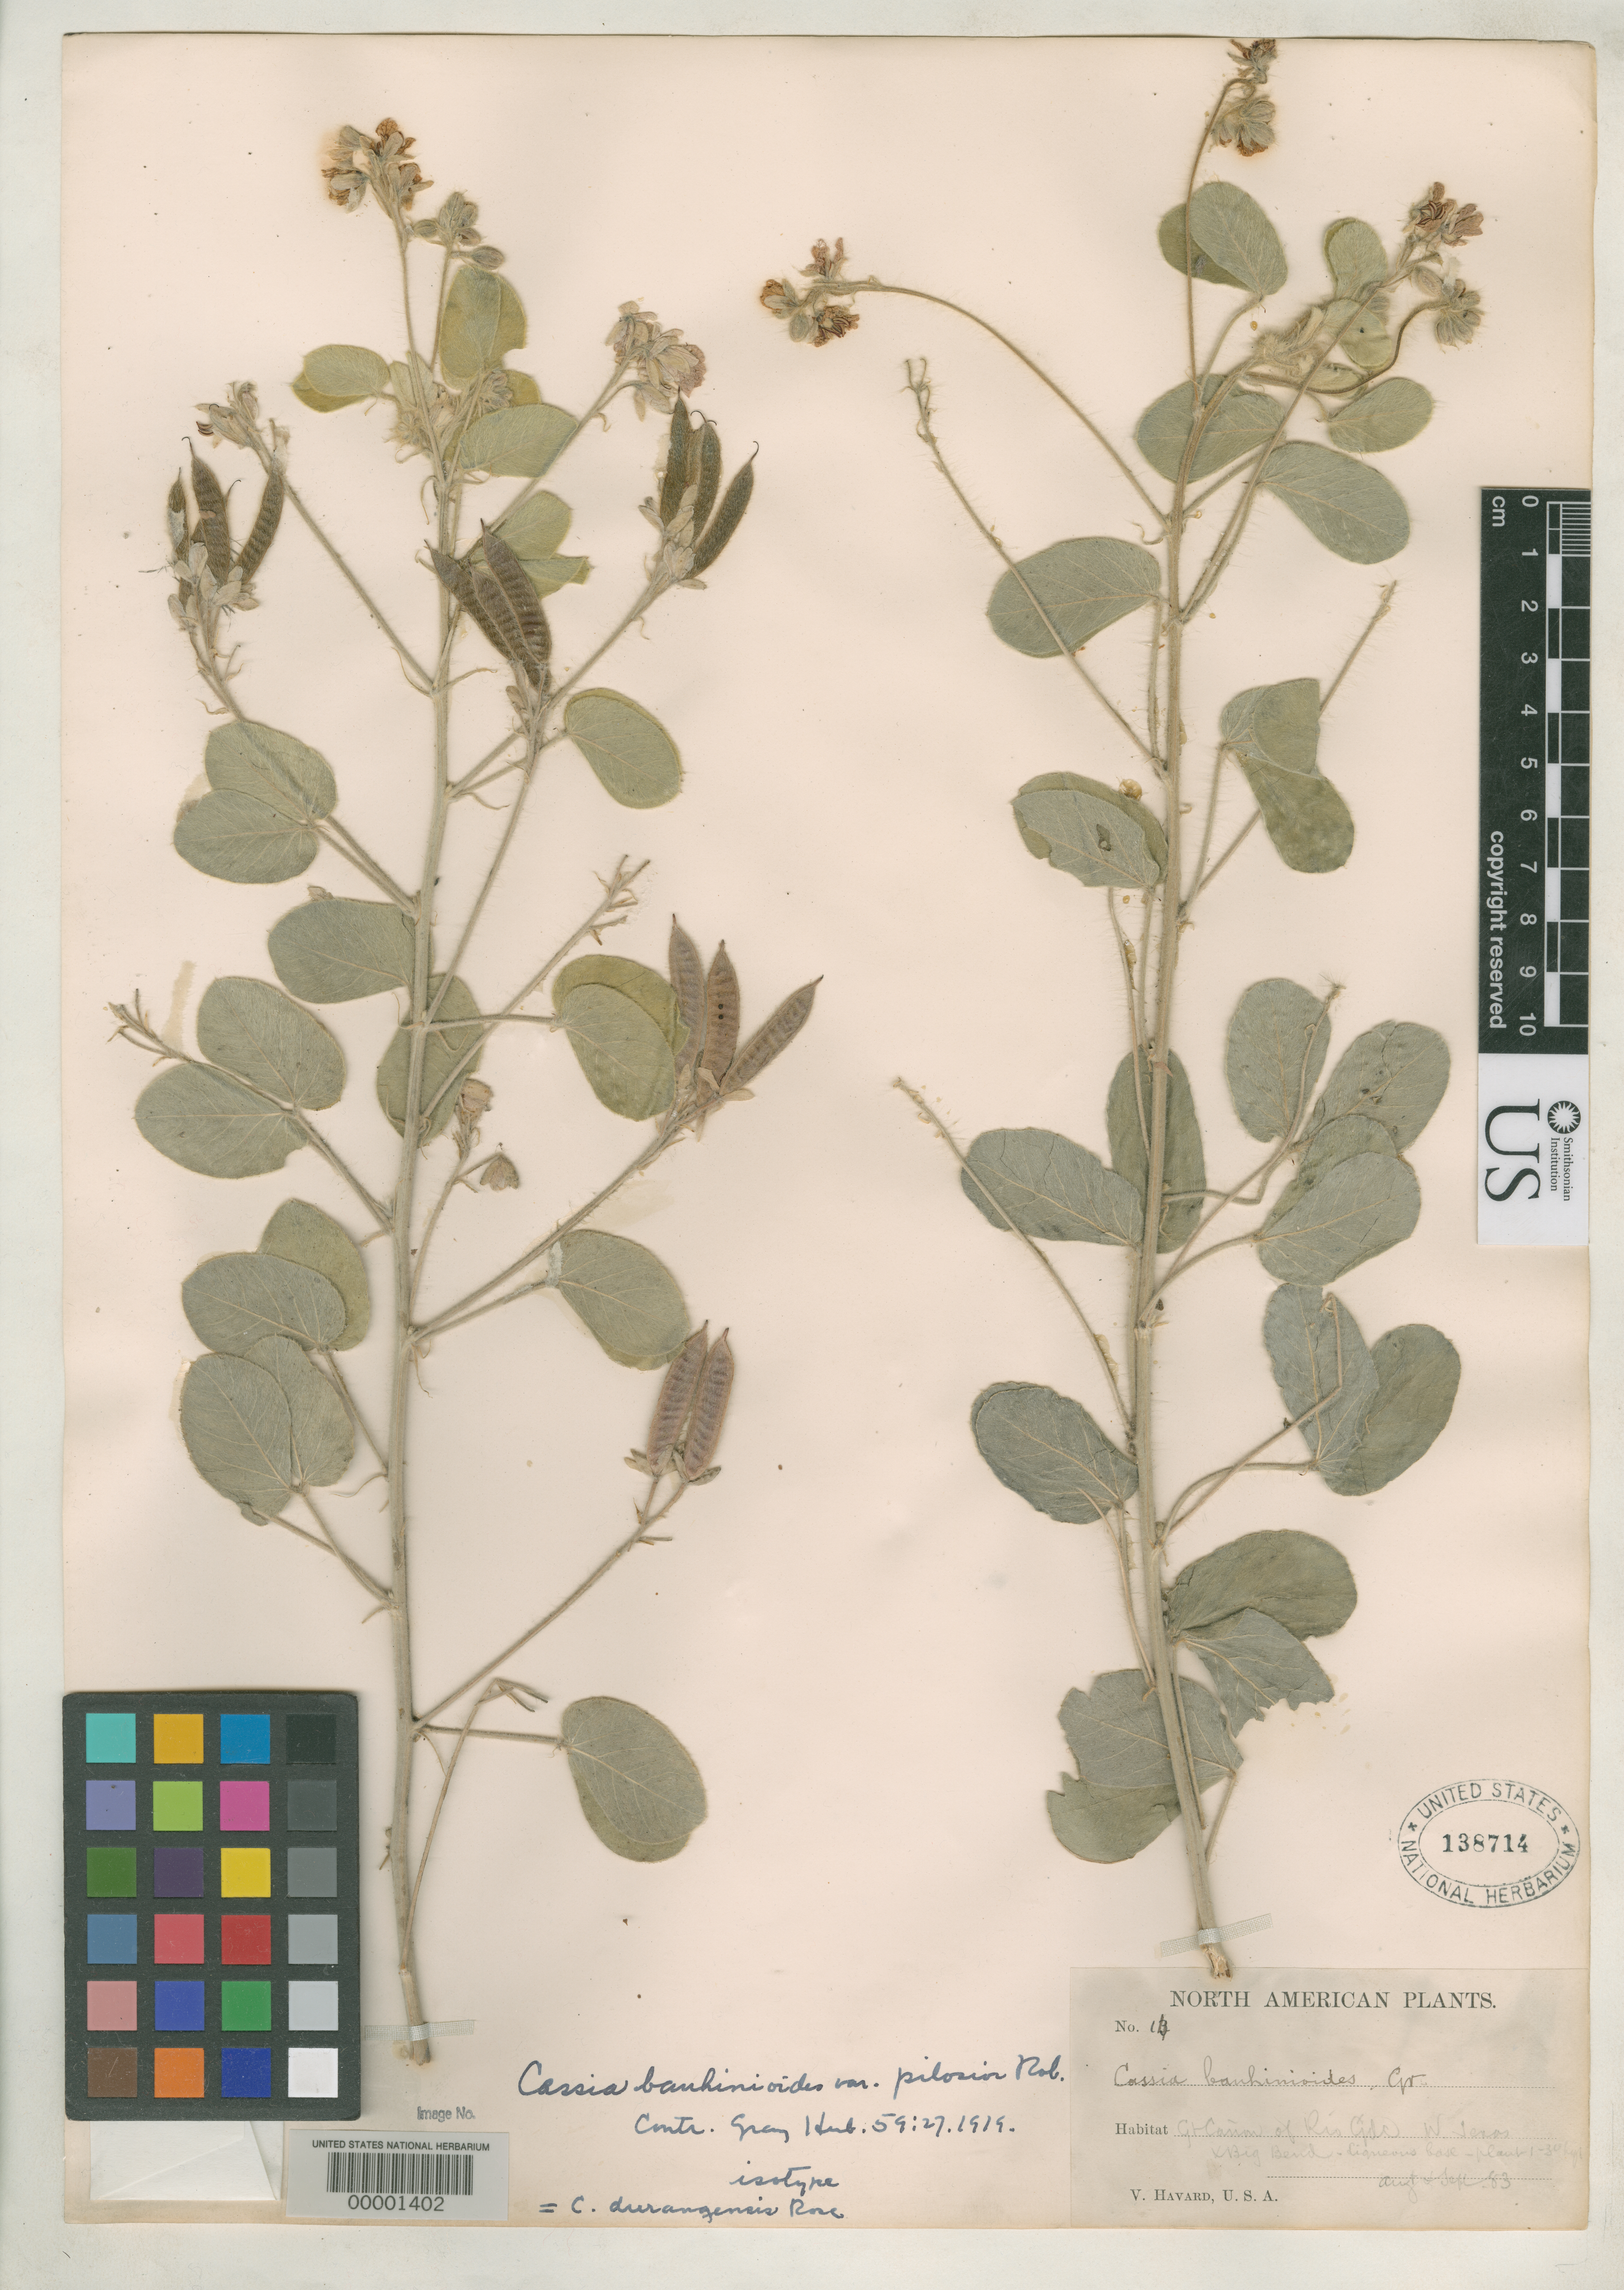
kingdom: Plantae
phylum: Tracheophyta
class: Magnoliopsida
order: Fabales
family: Fabaceae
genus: Cassia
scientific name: Cassia bauhinioides var. pilosior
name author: B.L. Rob. ex J.F. Macbr.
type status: Isotype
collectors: V. Havard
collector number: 14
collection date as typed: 1883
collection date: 1883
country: United States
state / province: Texas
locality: Bofecillos Mountains.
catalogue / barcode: US 138714